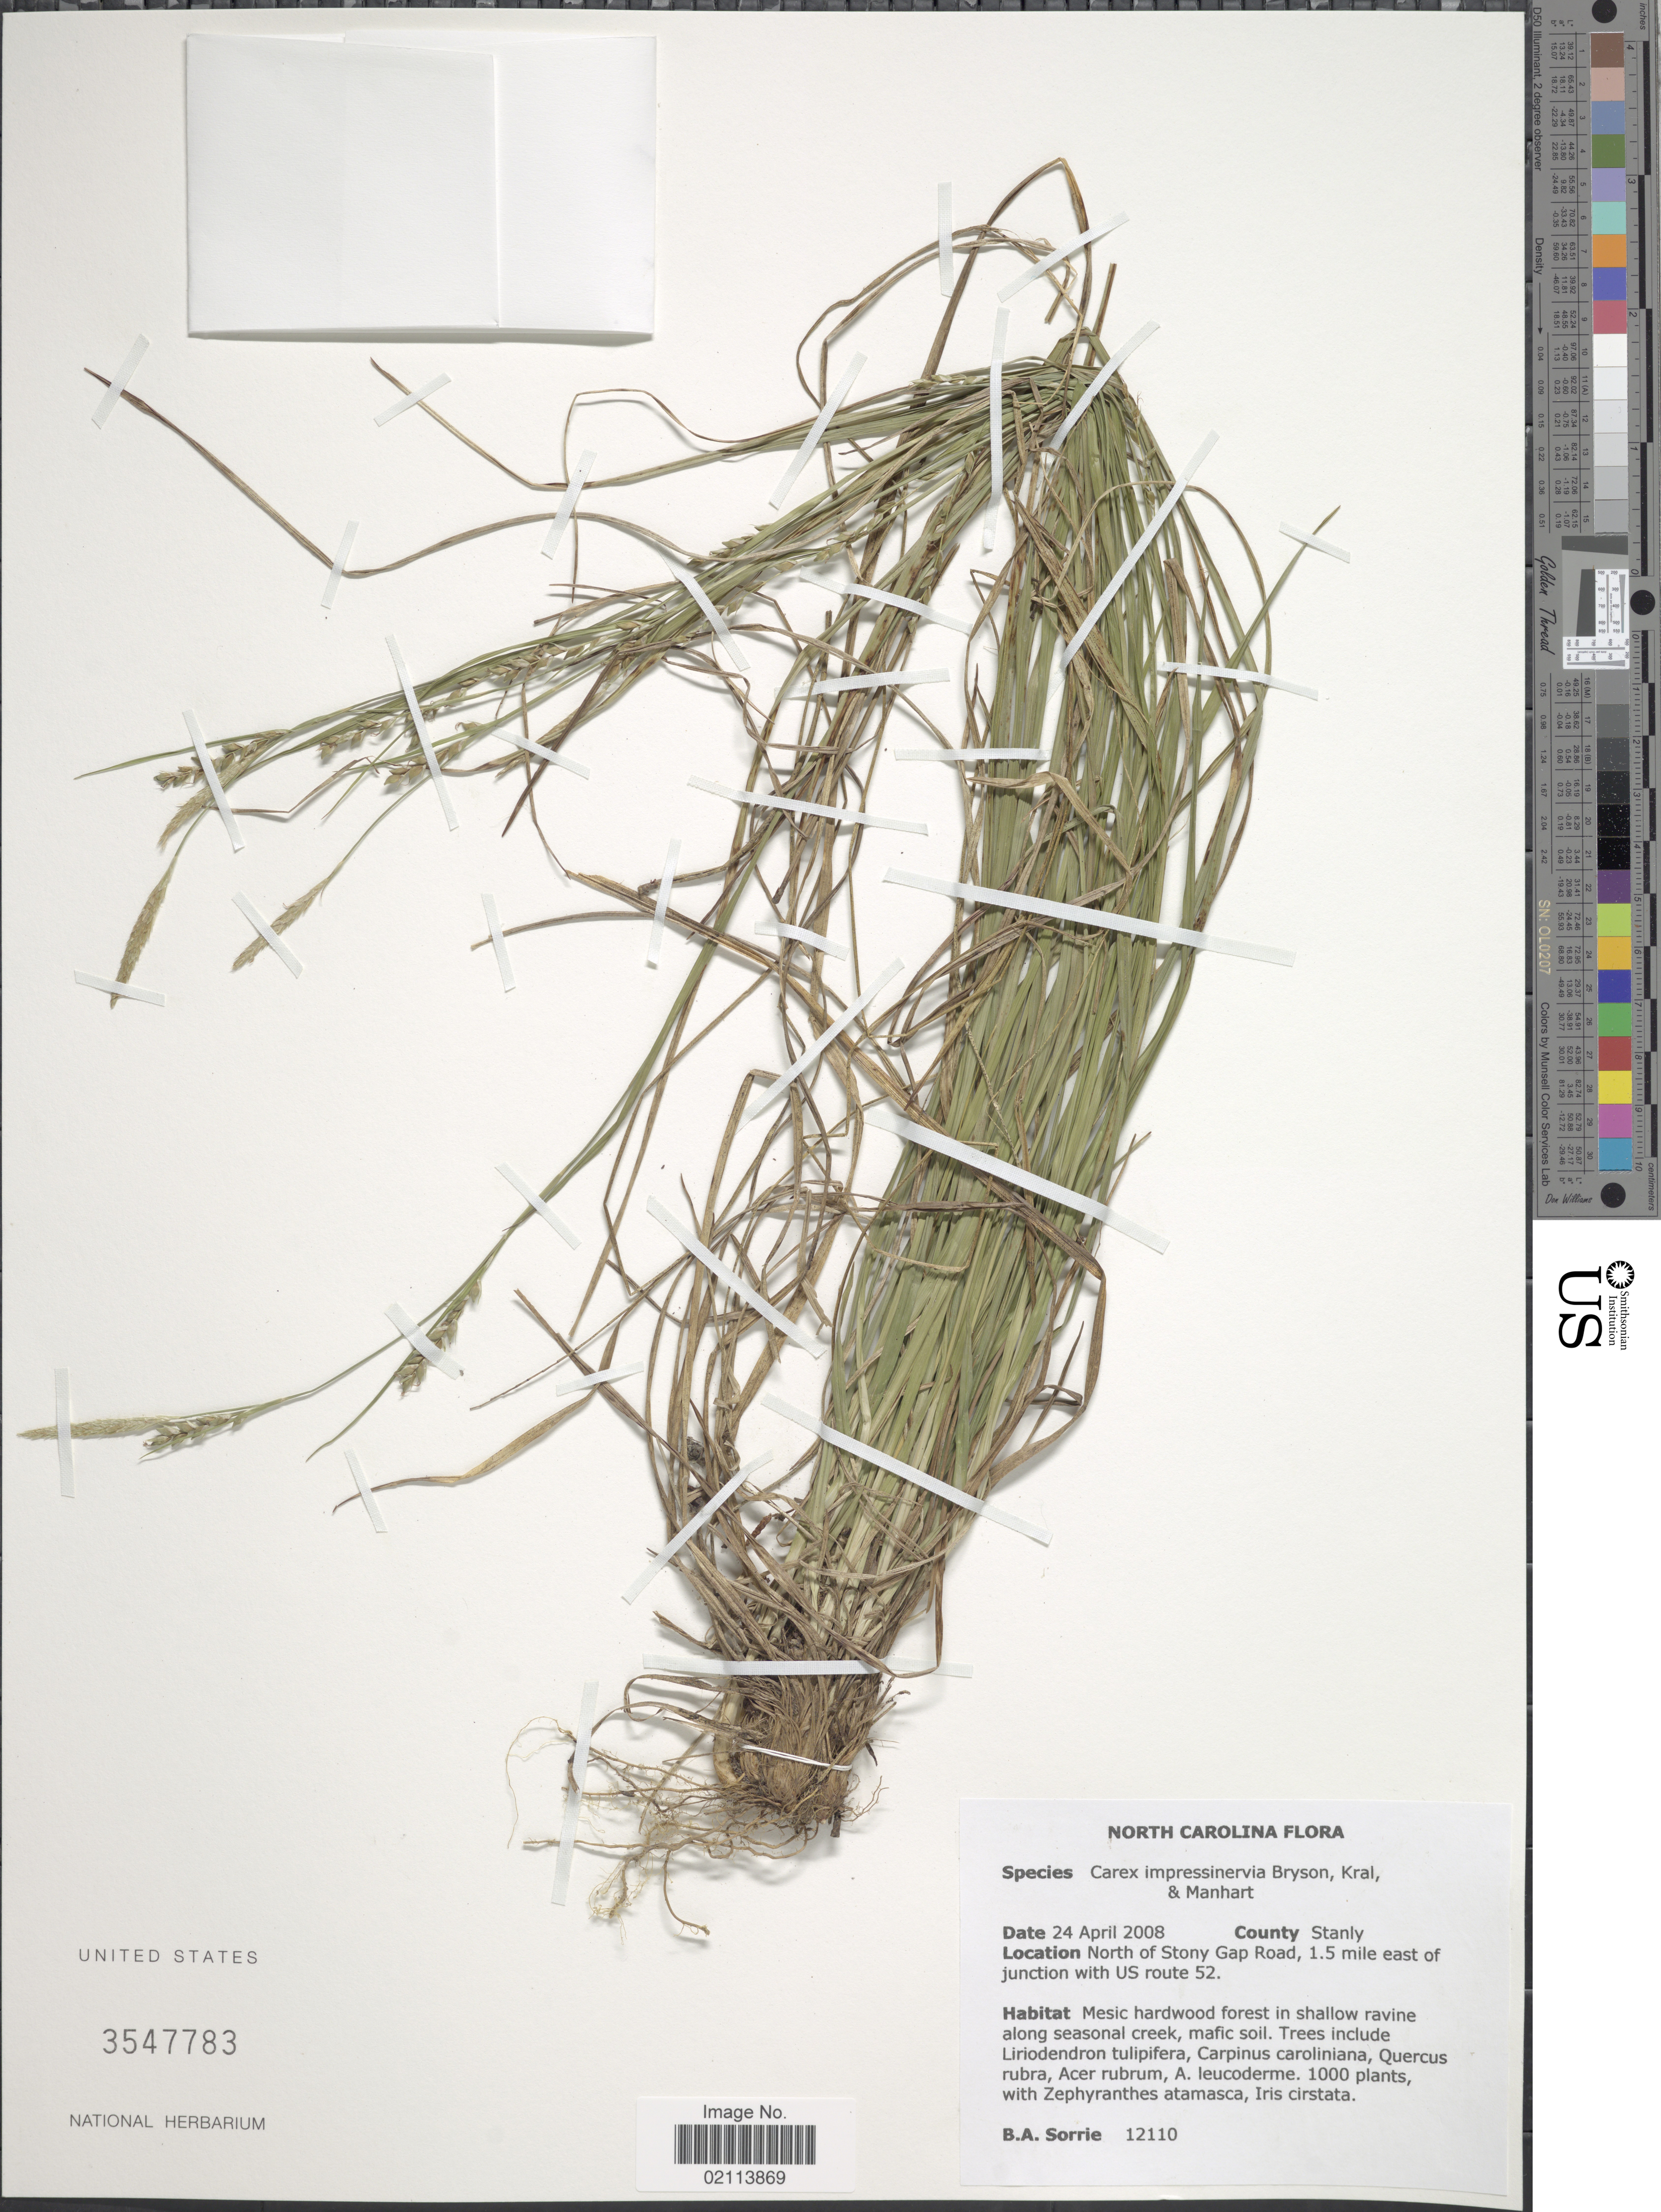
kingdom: Plantae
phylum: Tracheophyta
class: Liliopsida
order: Poales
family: Cyperaceae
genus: Carex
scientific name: Carex impressinervia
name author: Bryson et al.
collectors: B. Sorrie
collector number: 12110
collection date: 2008-04-24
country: United States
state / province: North Carolina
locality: North of Stony Gap Road, 1.5 mile east of junction with US route 52, County Stanly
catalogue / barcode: US 3547783